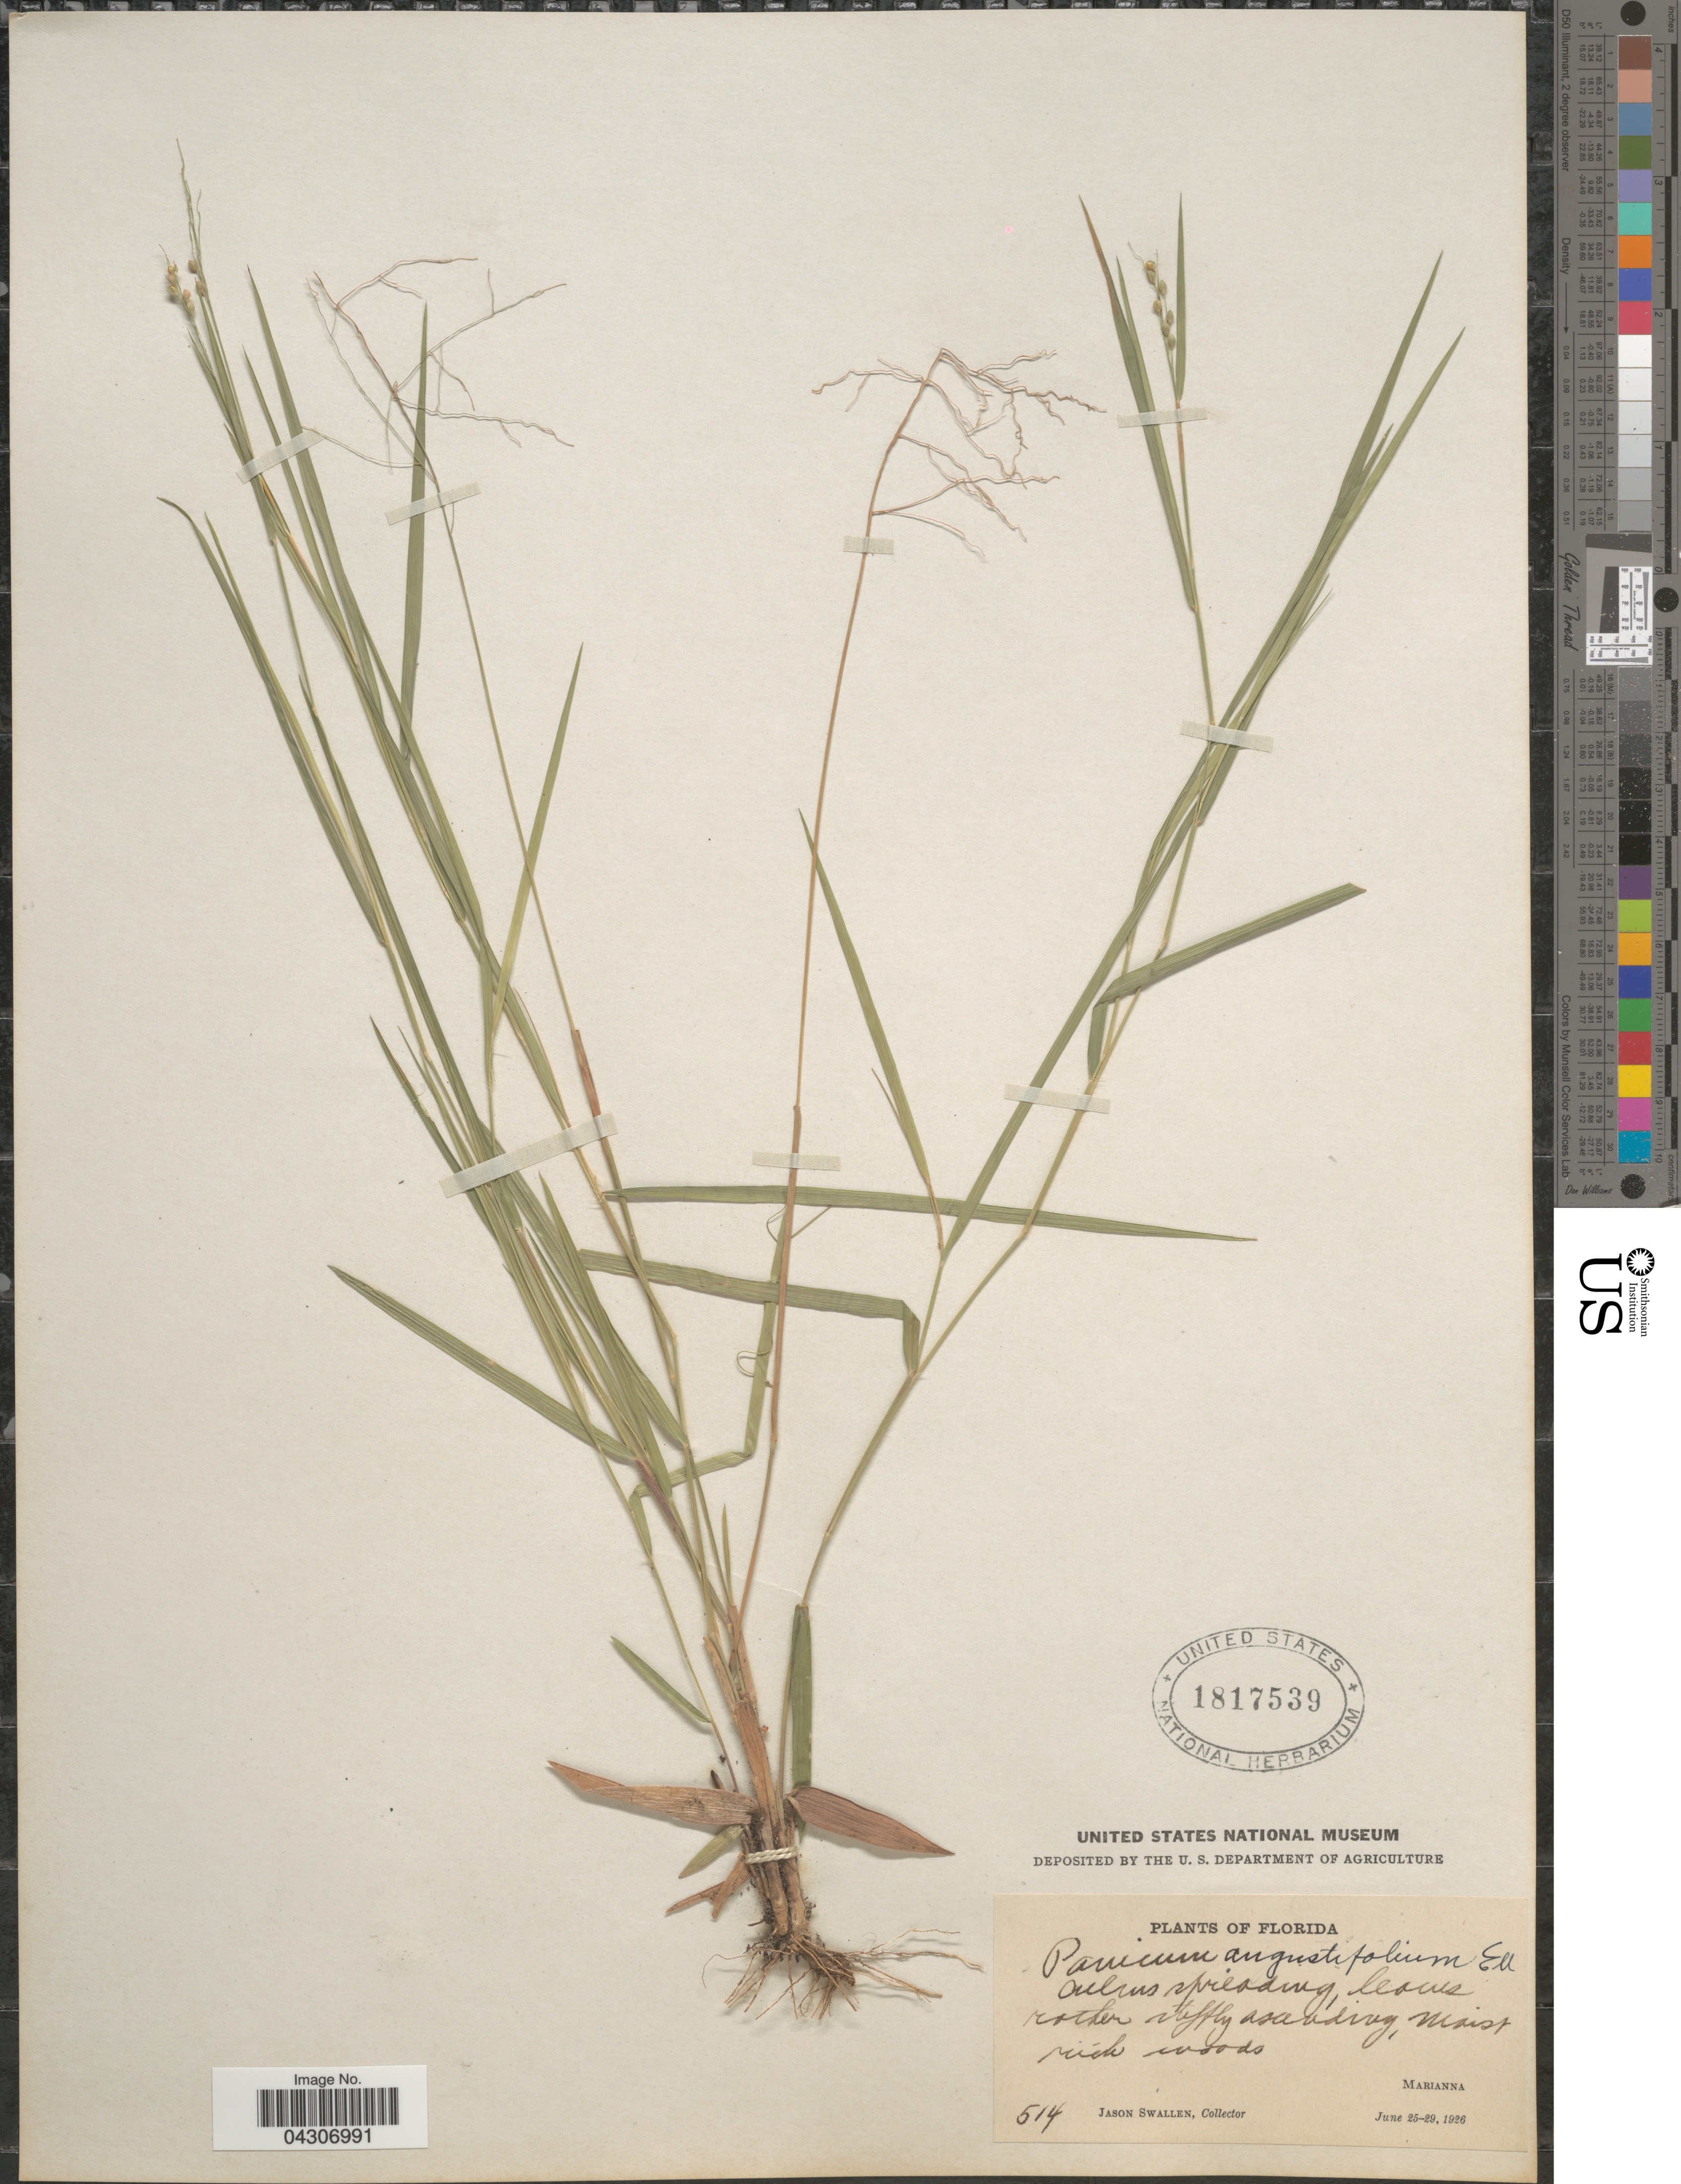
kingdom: Plantae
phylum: Tracheophyta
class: Liliopsida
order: Poales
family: Poaceae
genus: Dichanthelium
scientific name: Dichanthelium aciculare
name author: (Desv. ex Poir.) Gould & C.A. Clark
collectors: J. R. Swallen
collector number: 514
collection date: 1926-06-25/1926-06-29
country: United States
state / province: Florida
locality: Marianna.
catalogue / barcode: US 1817539